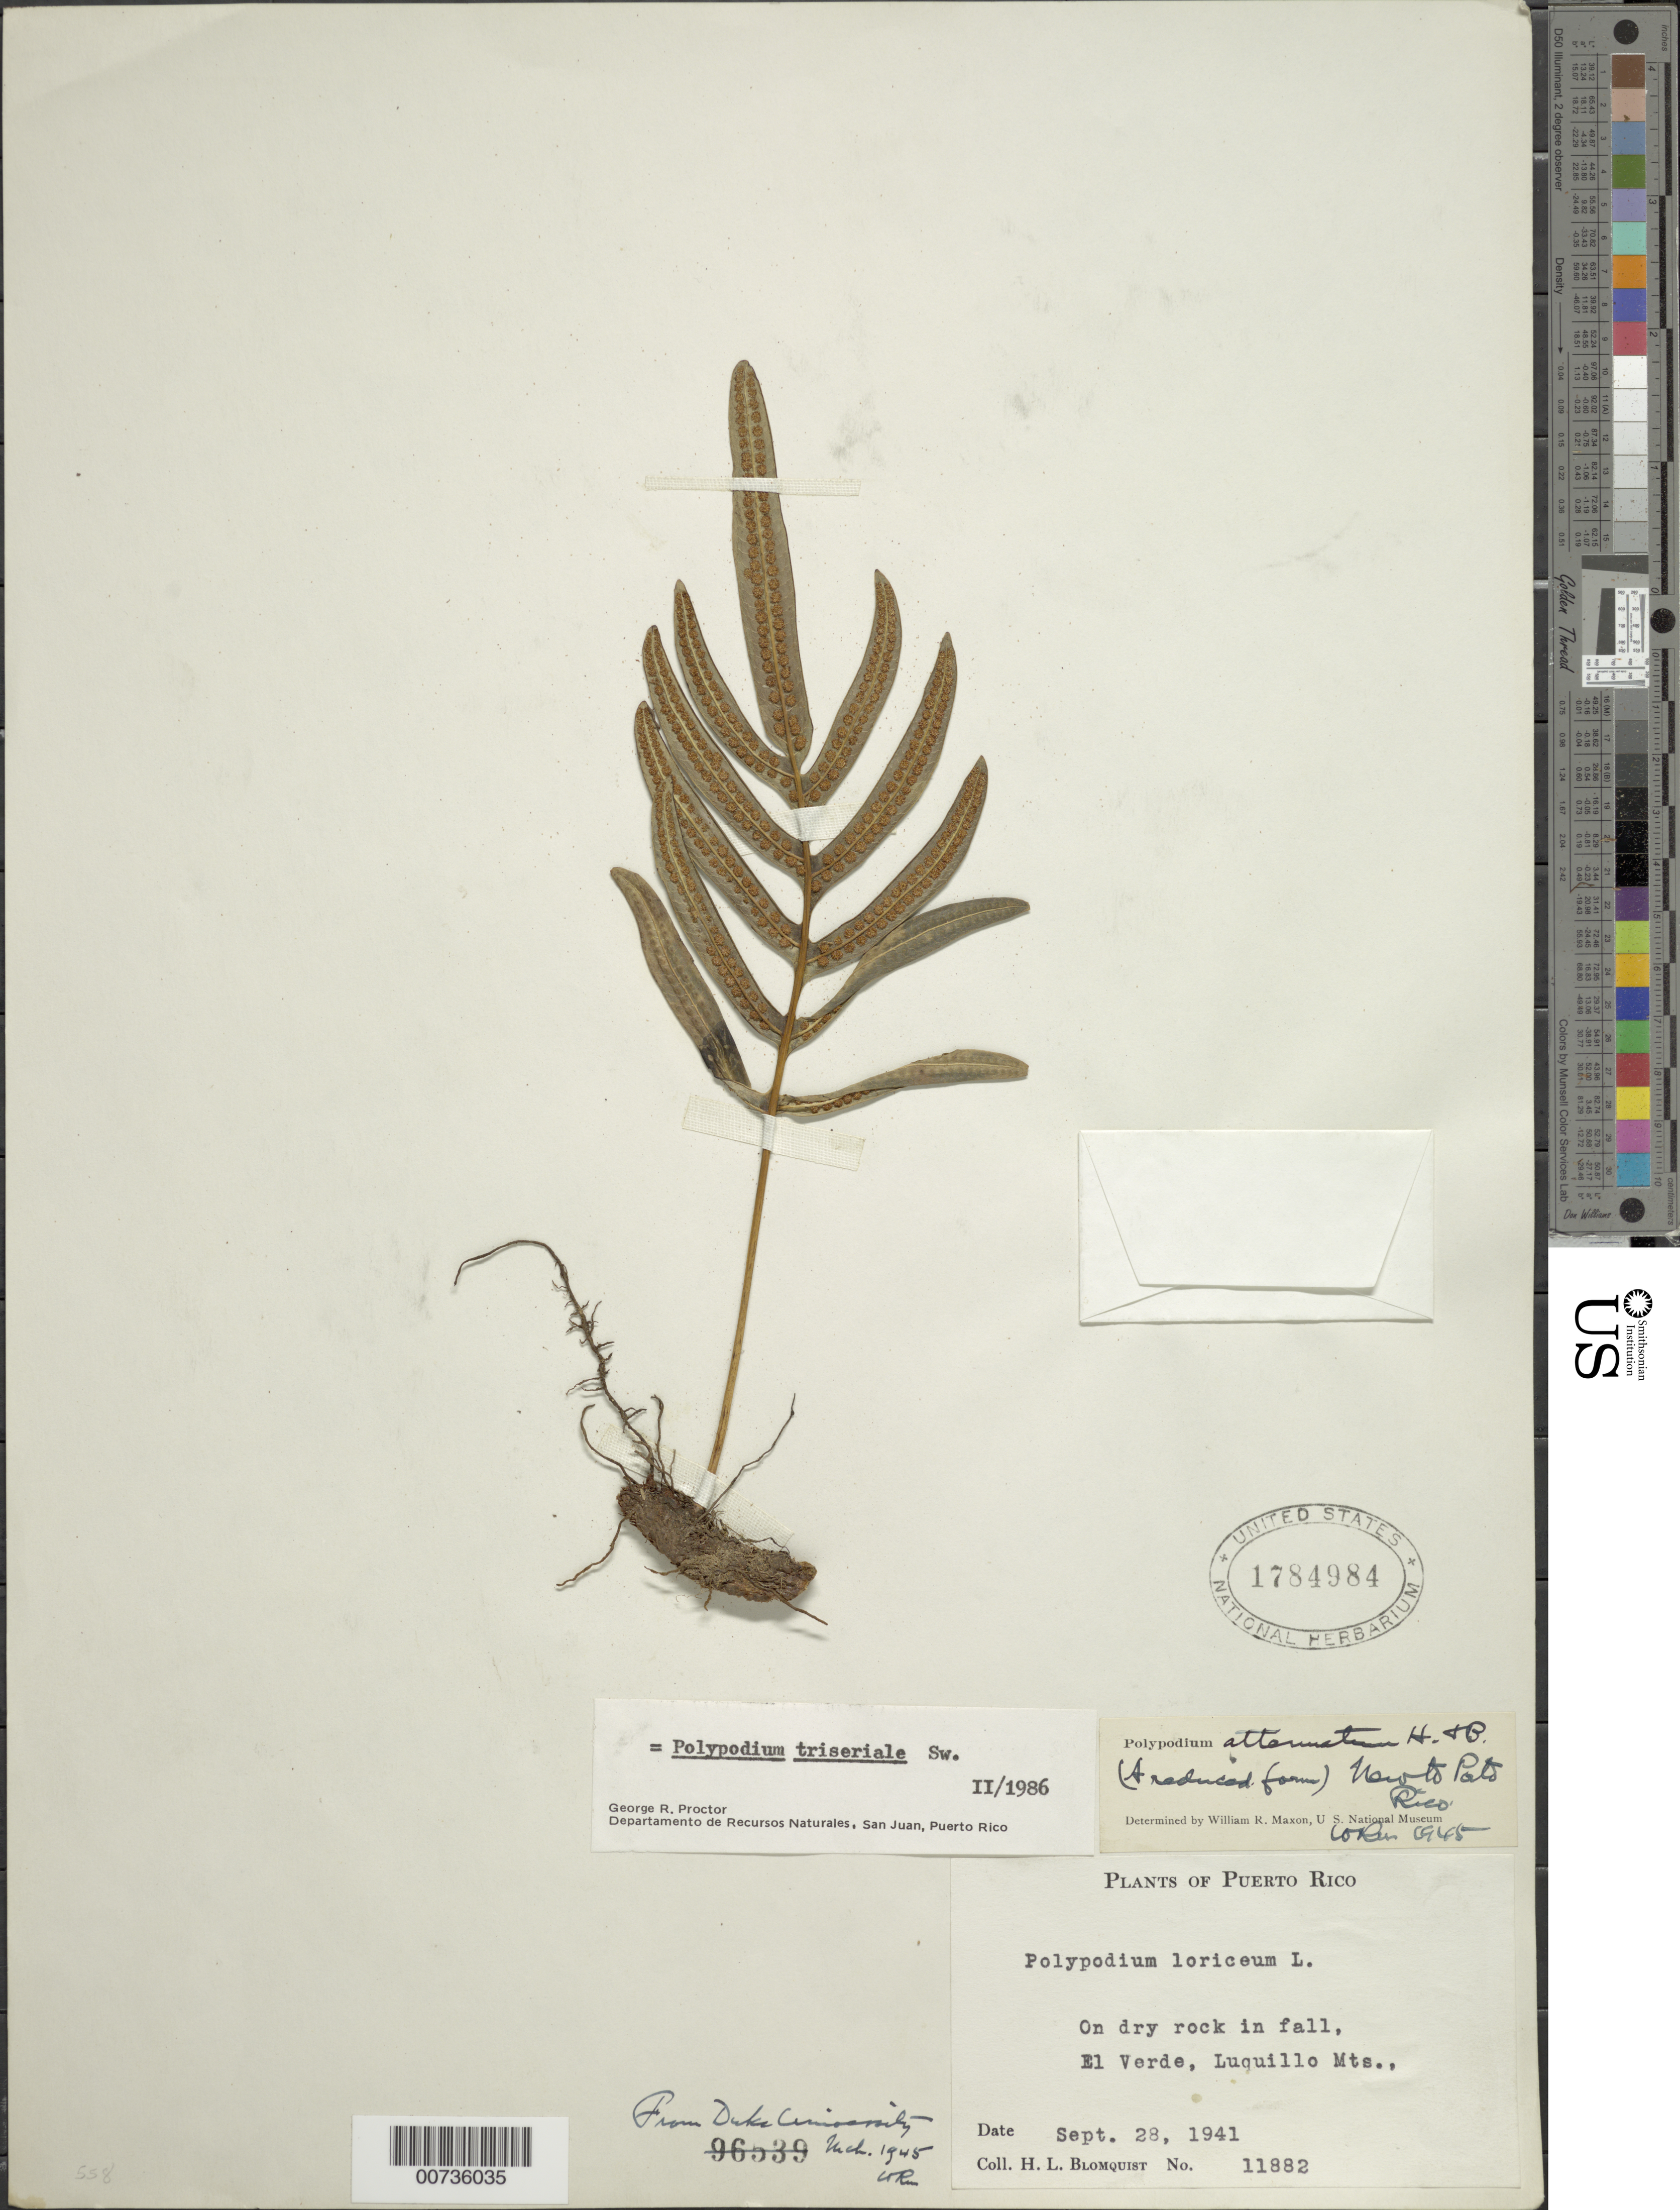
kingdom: Plantae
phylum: Tracheophyta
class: Polypodiopsida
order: Polypodiales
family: Polypodiaceae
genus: Serpocaulon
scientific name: Serpocaulon triseriale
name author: (Sw.) A.R. Sm.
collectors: H. Blomquist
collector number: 11882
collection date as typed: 28 Sep 1941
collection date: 1941-09-28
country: Puerto Rico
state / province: Luquillo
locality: El Verde, Luquillo Mts.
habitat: On dry rock in fall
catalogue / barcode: US 1784984